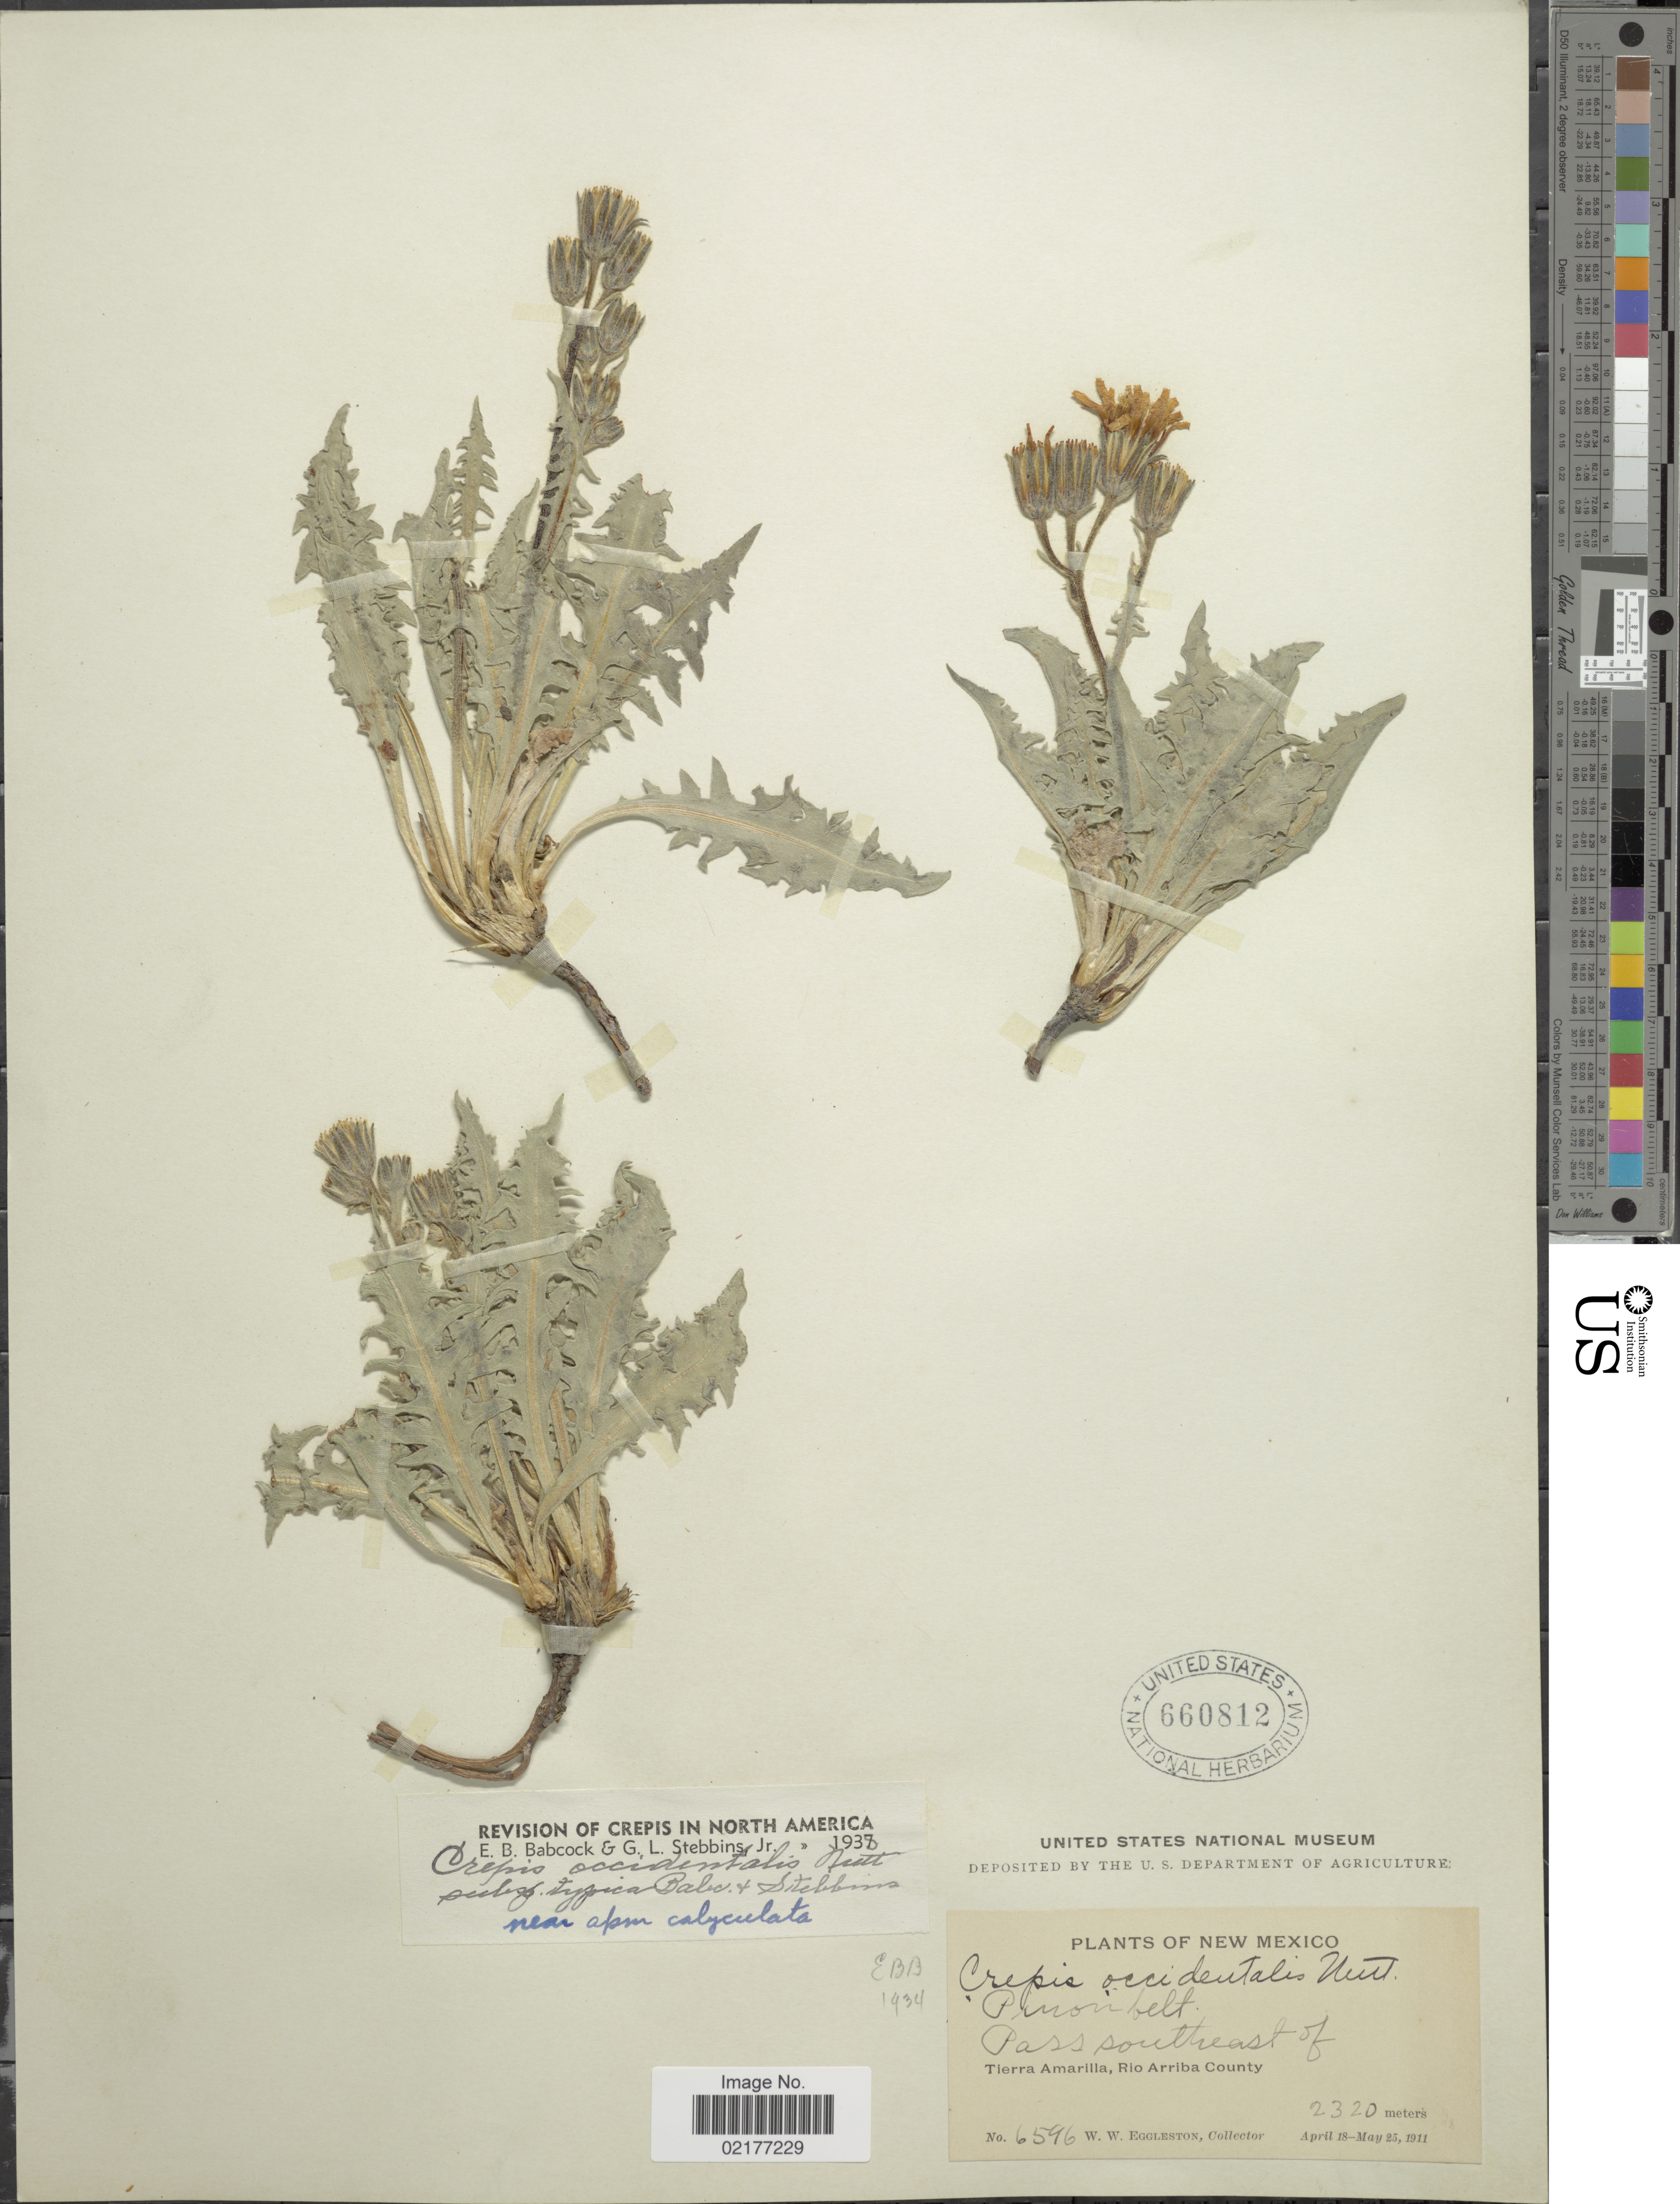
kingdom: Plantae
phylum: Tracheophyta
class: Magnoliopsida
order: Asterales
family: Asteraceae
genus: Crepis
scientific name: Crepis occidentalis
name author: Nutt.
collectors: W. W. Eggleston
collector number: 6596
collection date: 1911-04-18/1911-05-25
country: United States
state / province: New Mexico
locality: Pinon belt, Pass southeast of Tierra Amarillo, Rio Arriba County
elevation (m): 2320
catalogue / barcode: US 660812